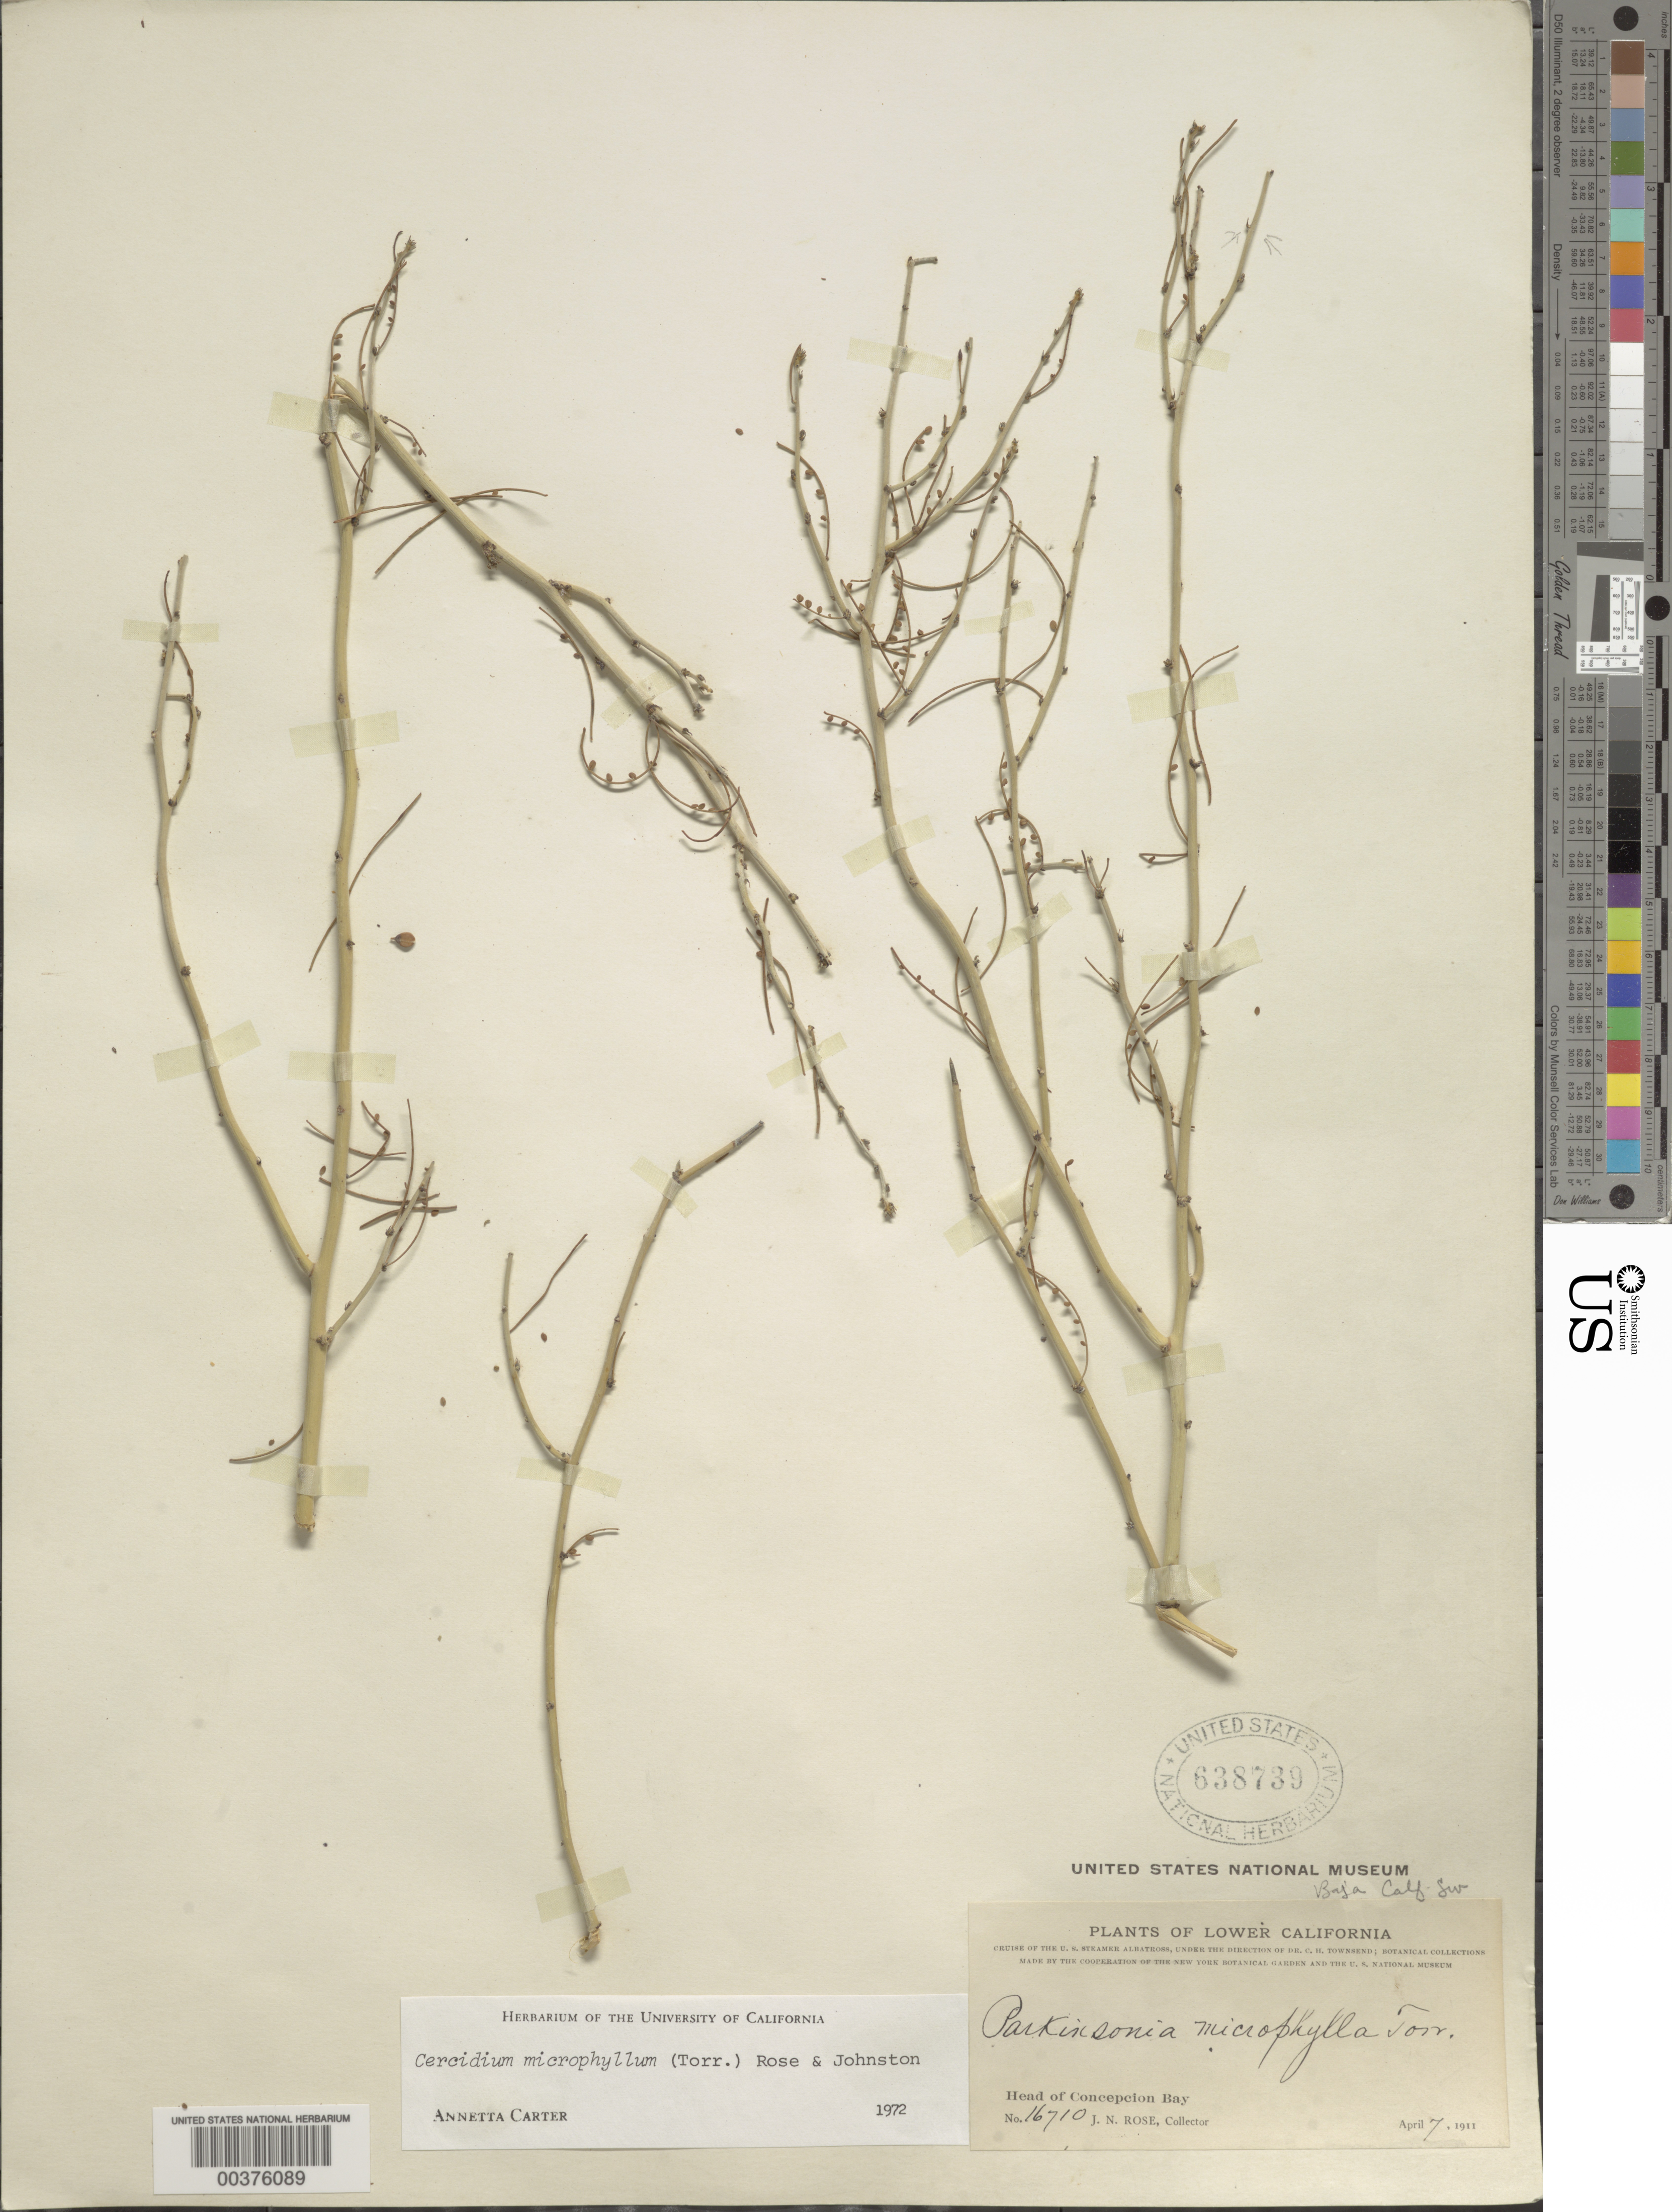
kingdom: Plantae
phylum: Tracheophyta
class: Magnoliopsida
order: Fabales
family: Fabaceae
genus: Parkinsonia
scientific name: Parkinsonia microphylla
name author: Torr.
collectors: J. N. Rose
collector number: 16710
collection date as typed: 07 Apr 1911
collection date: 1911-04-07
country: Mexico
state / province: Baja California Sur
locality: Head of Concepcion Bay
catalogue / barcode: US 638739